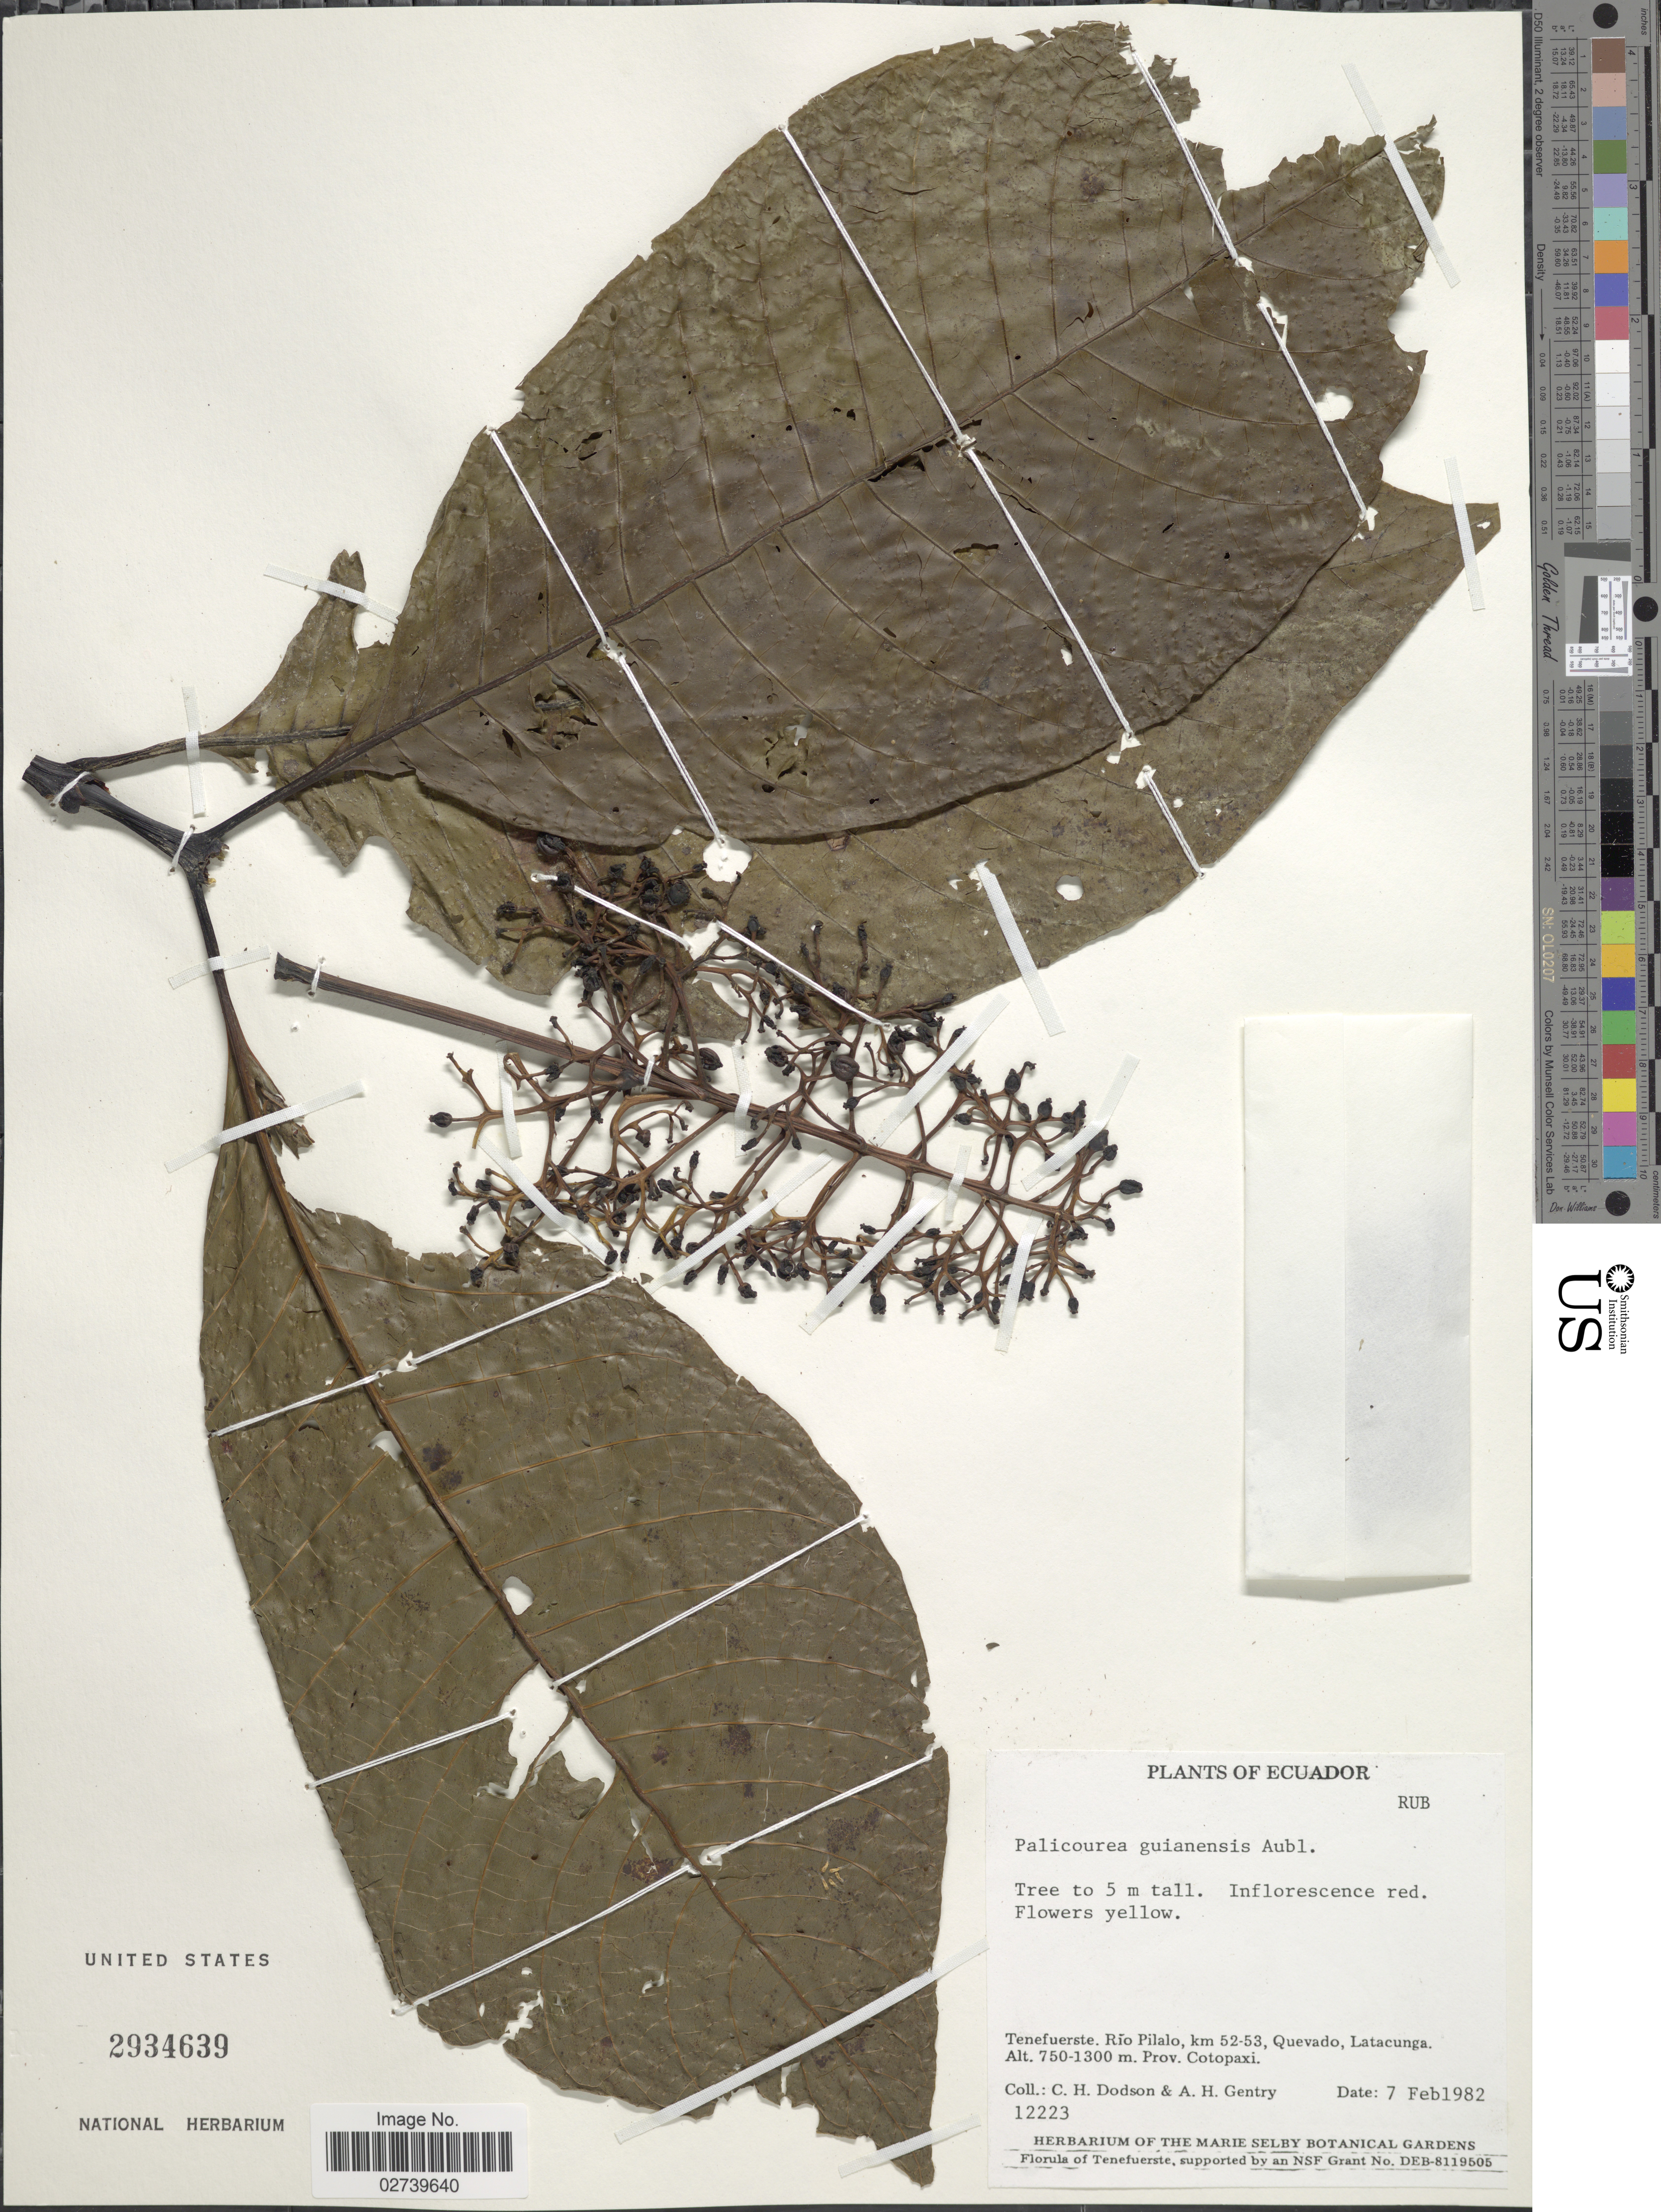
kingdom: Plantae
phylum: Tracheophyta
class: Magnoliopsida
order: Gentianales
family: Rubiaceae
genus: Palicourea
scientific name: Palicourea guianensis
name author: Aubl.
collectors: C. H. Dodson & A. H. Gentry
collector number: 12223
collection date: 1982-02-07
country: Ecuador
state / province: Cotopaxi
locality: Tenefuerste, Rio Pilalo, km 52-53, Quevado, Latacunga.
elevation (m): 750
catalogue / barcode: US 2934639